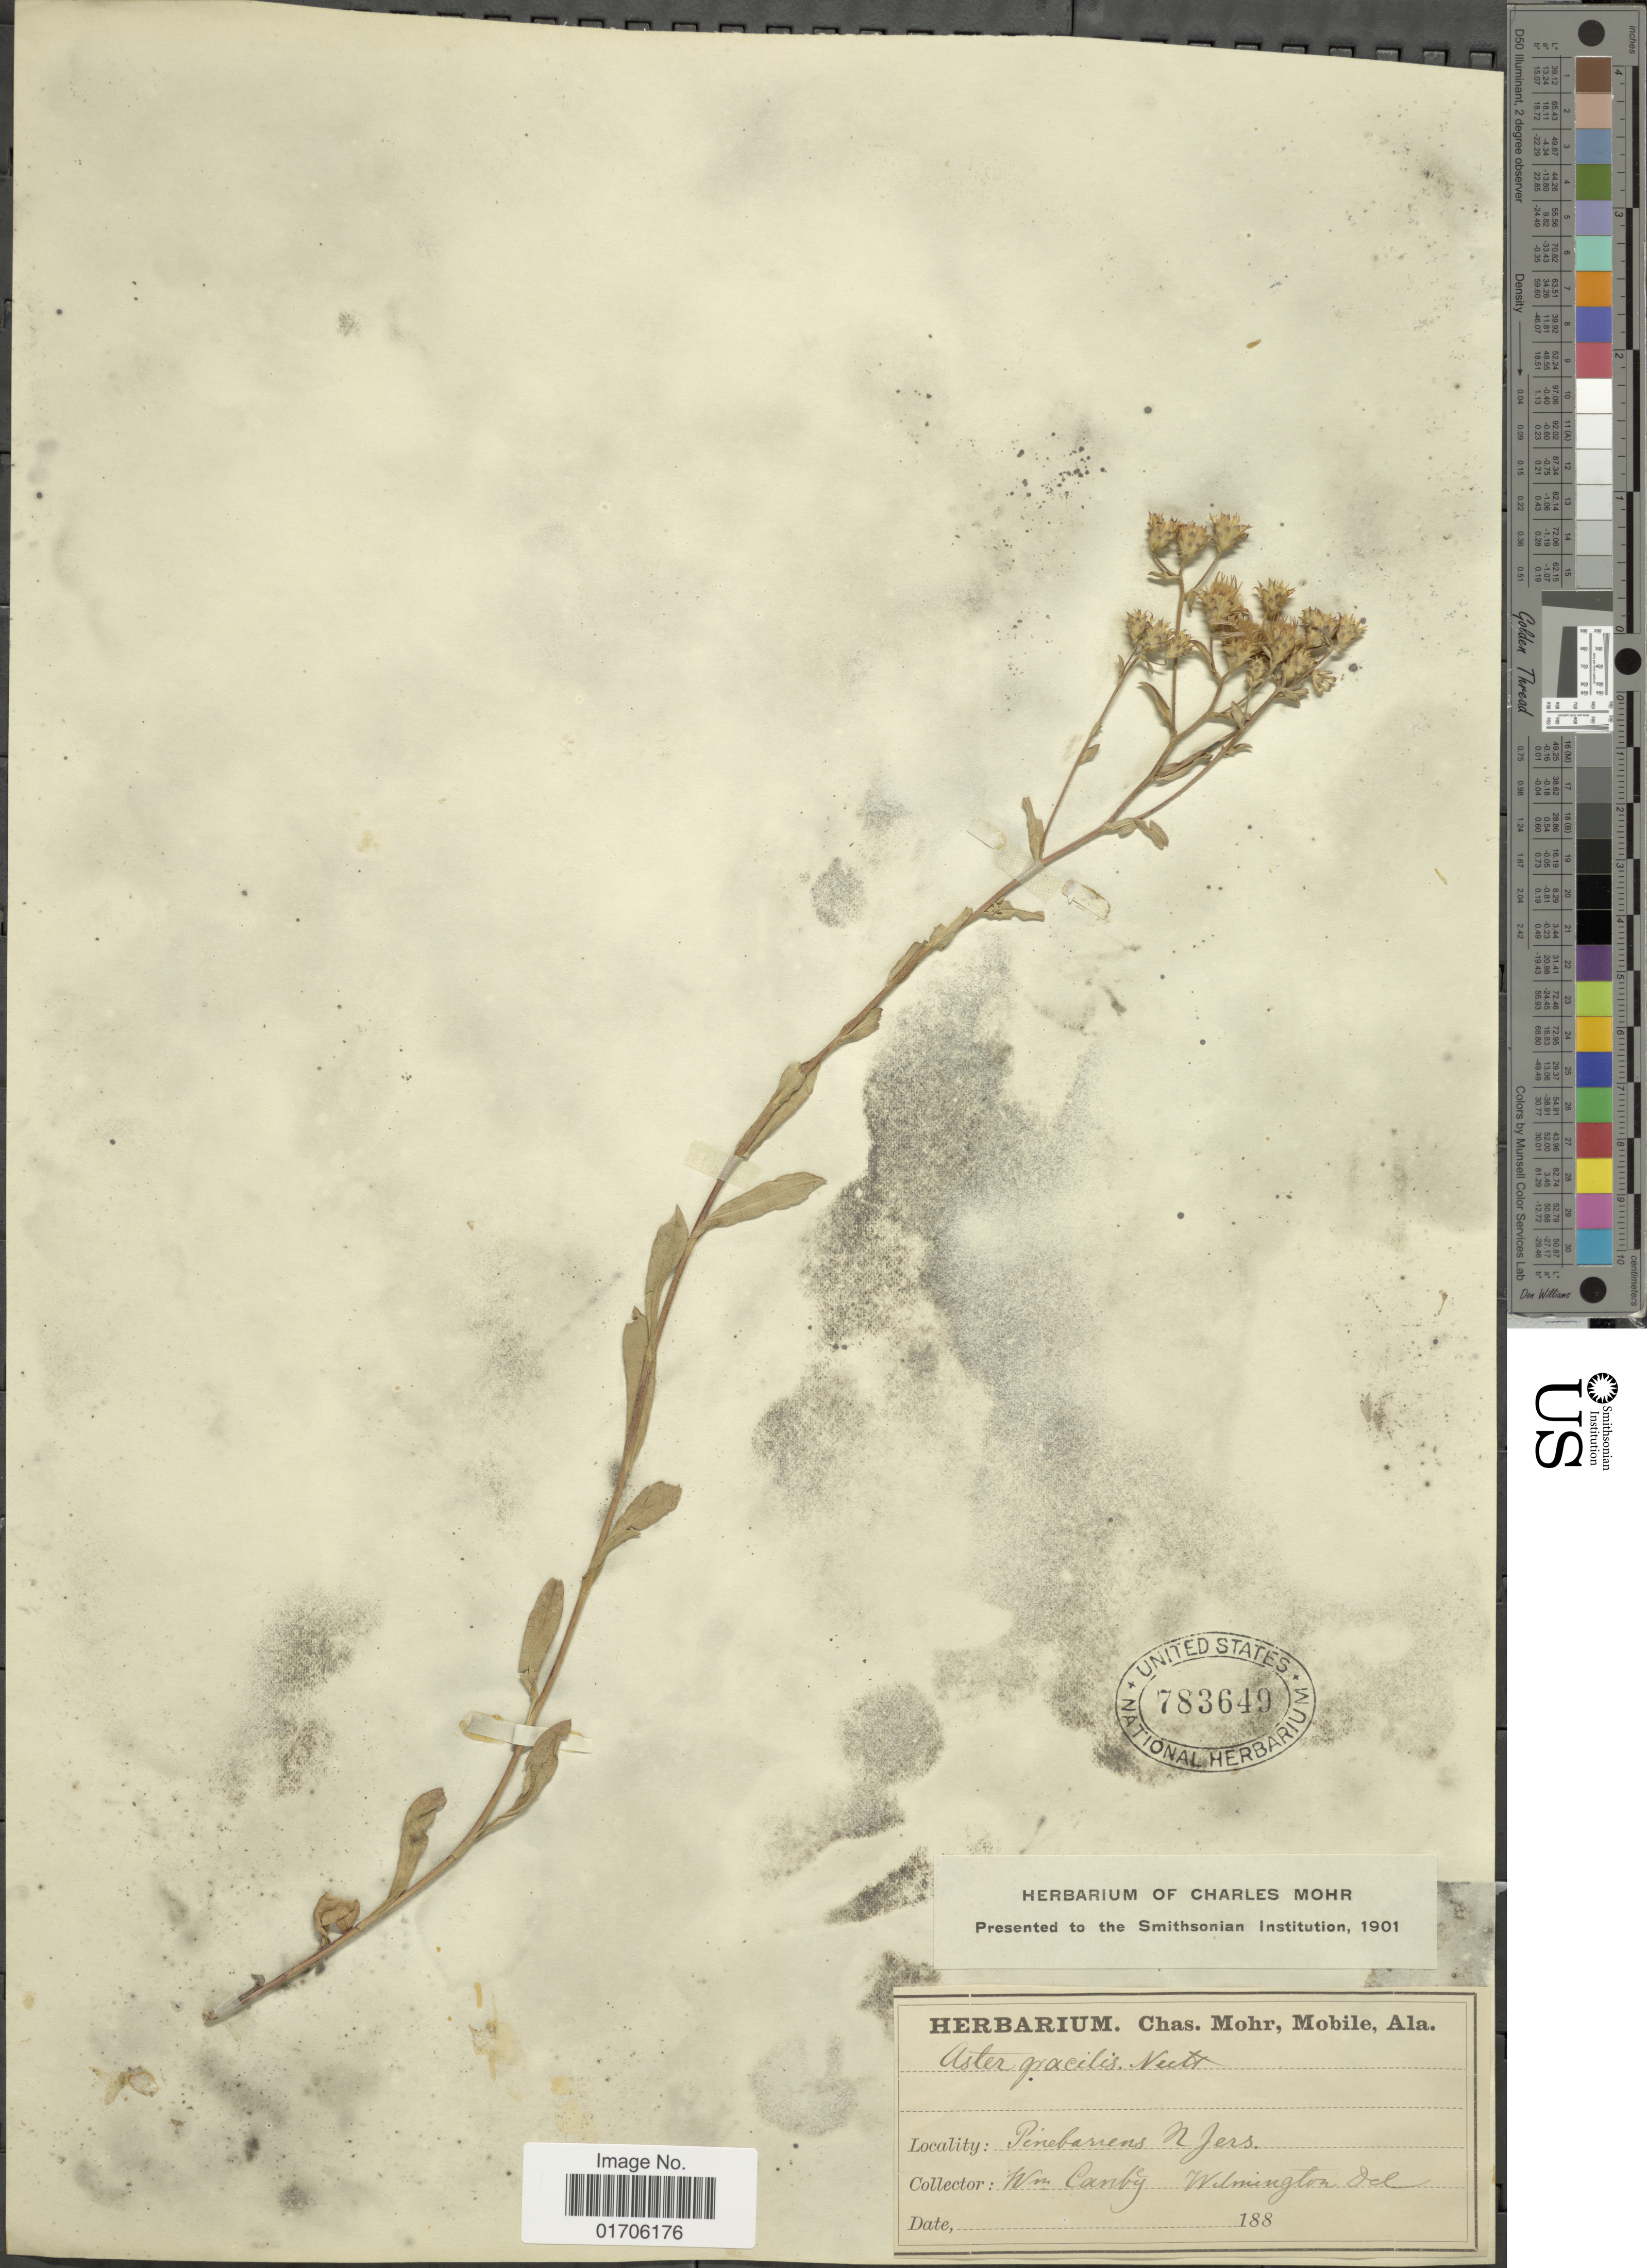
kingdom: Plantae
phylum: Tracheophyta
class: Magnoliopsida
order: Asterales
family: Asteraceae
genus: Eurybia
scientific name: Eurybia compacta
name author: G.L. Nesom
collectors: W. Canby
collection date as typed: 188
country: United States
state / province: New Jersey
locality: Periebariens N Jers.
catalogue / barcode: US 783649